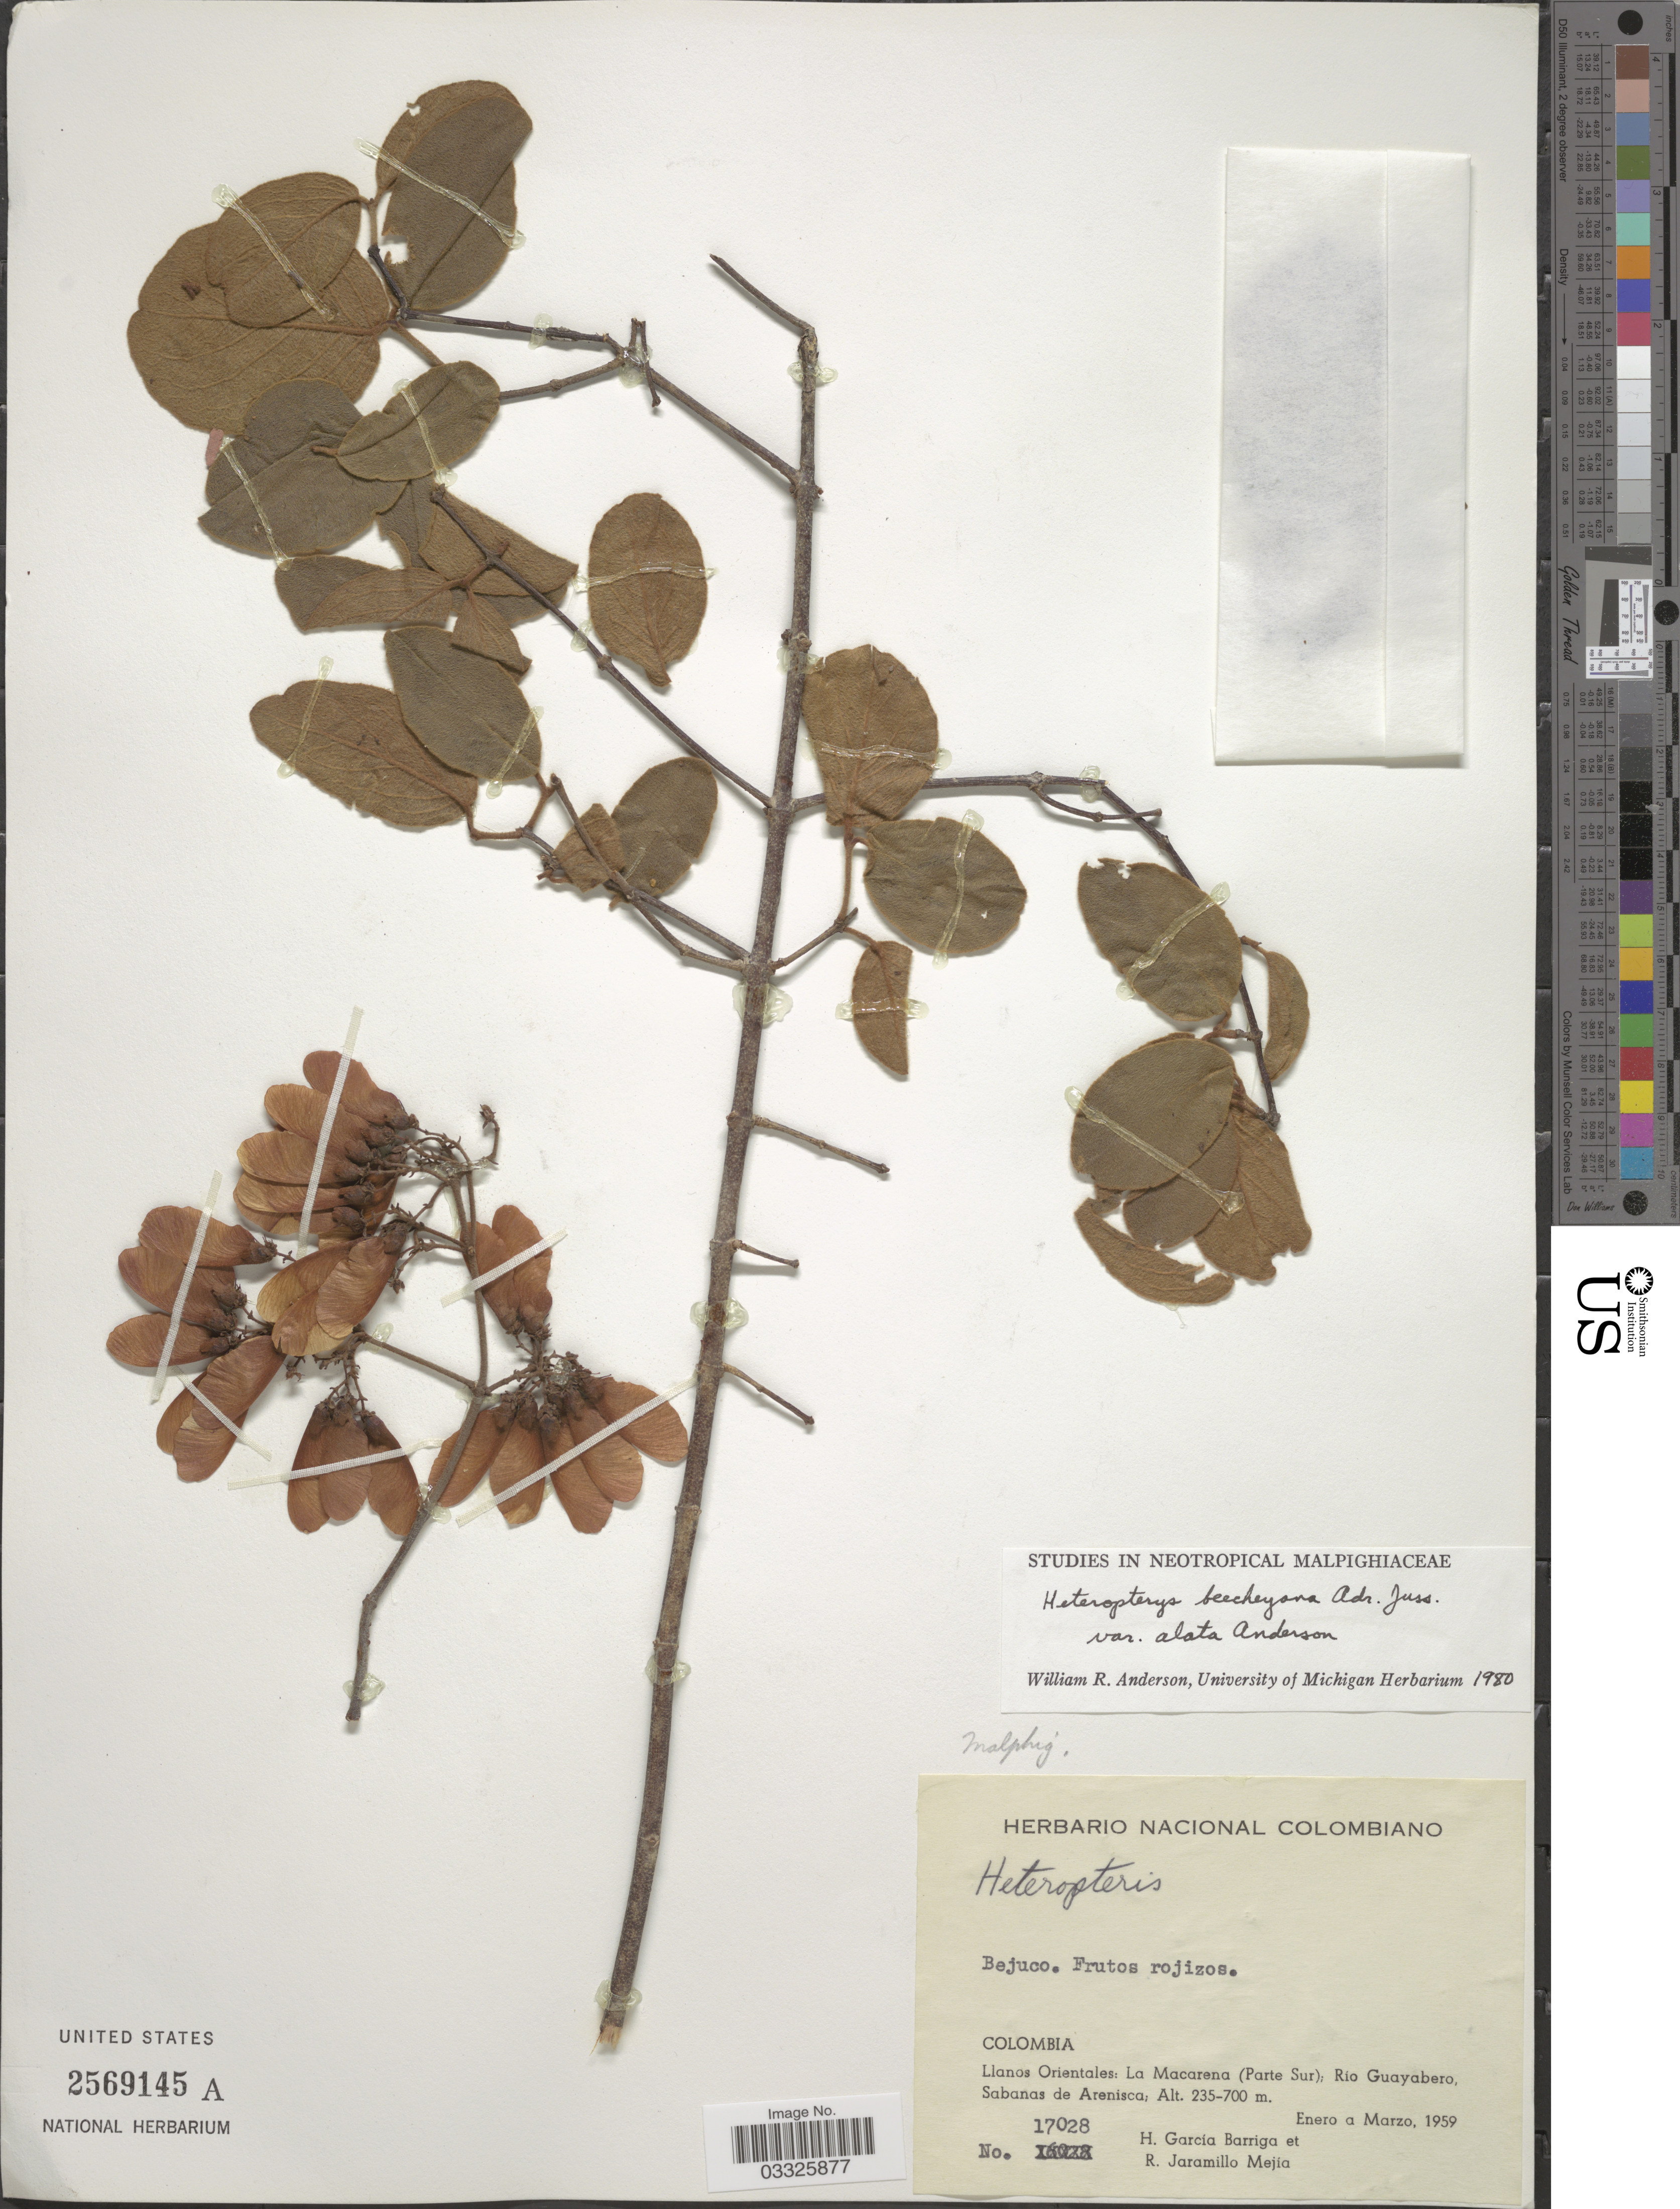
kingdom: Plantae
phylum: Tracheophyta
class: Magnoliopsida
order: Malpighiales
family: Malpighiaceae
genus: Heteropterys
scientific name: Heteropterys beecheyana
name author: A. Juss.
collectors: H. García Barriga & R. Jaramillo M.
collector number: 17028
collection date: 1959-01/1959-03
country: Colombia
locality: Llanos Orientales: La Macarena (Parte Sur); Rio Guayabero, Sabanas de Arenisca.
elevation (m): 235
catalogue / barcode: US 2569145A